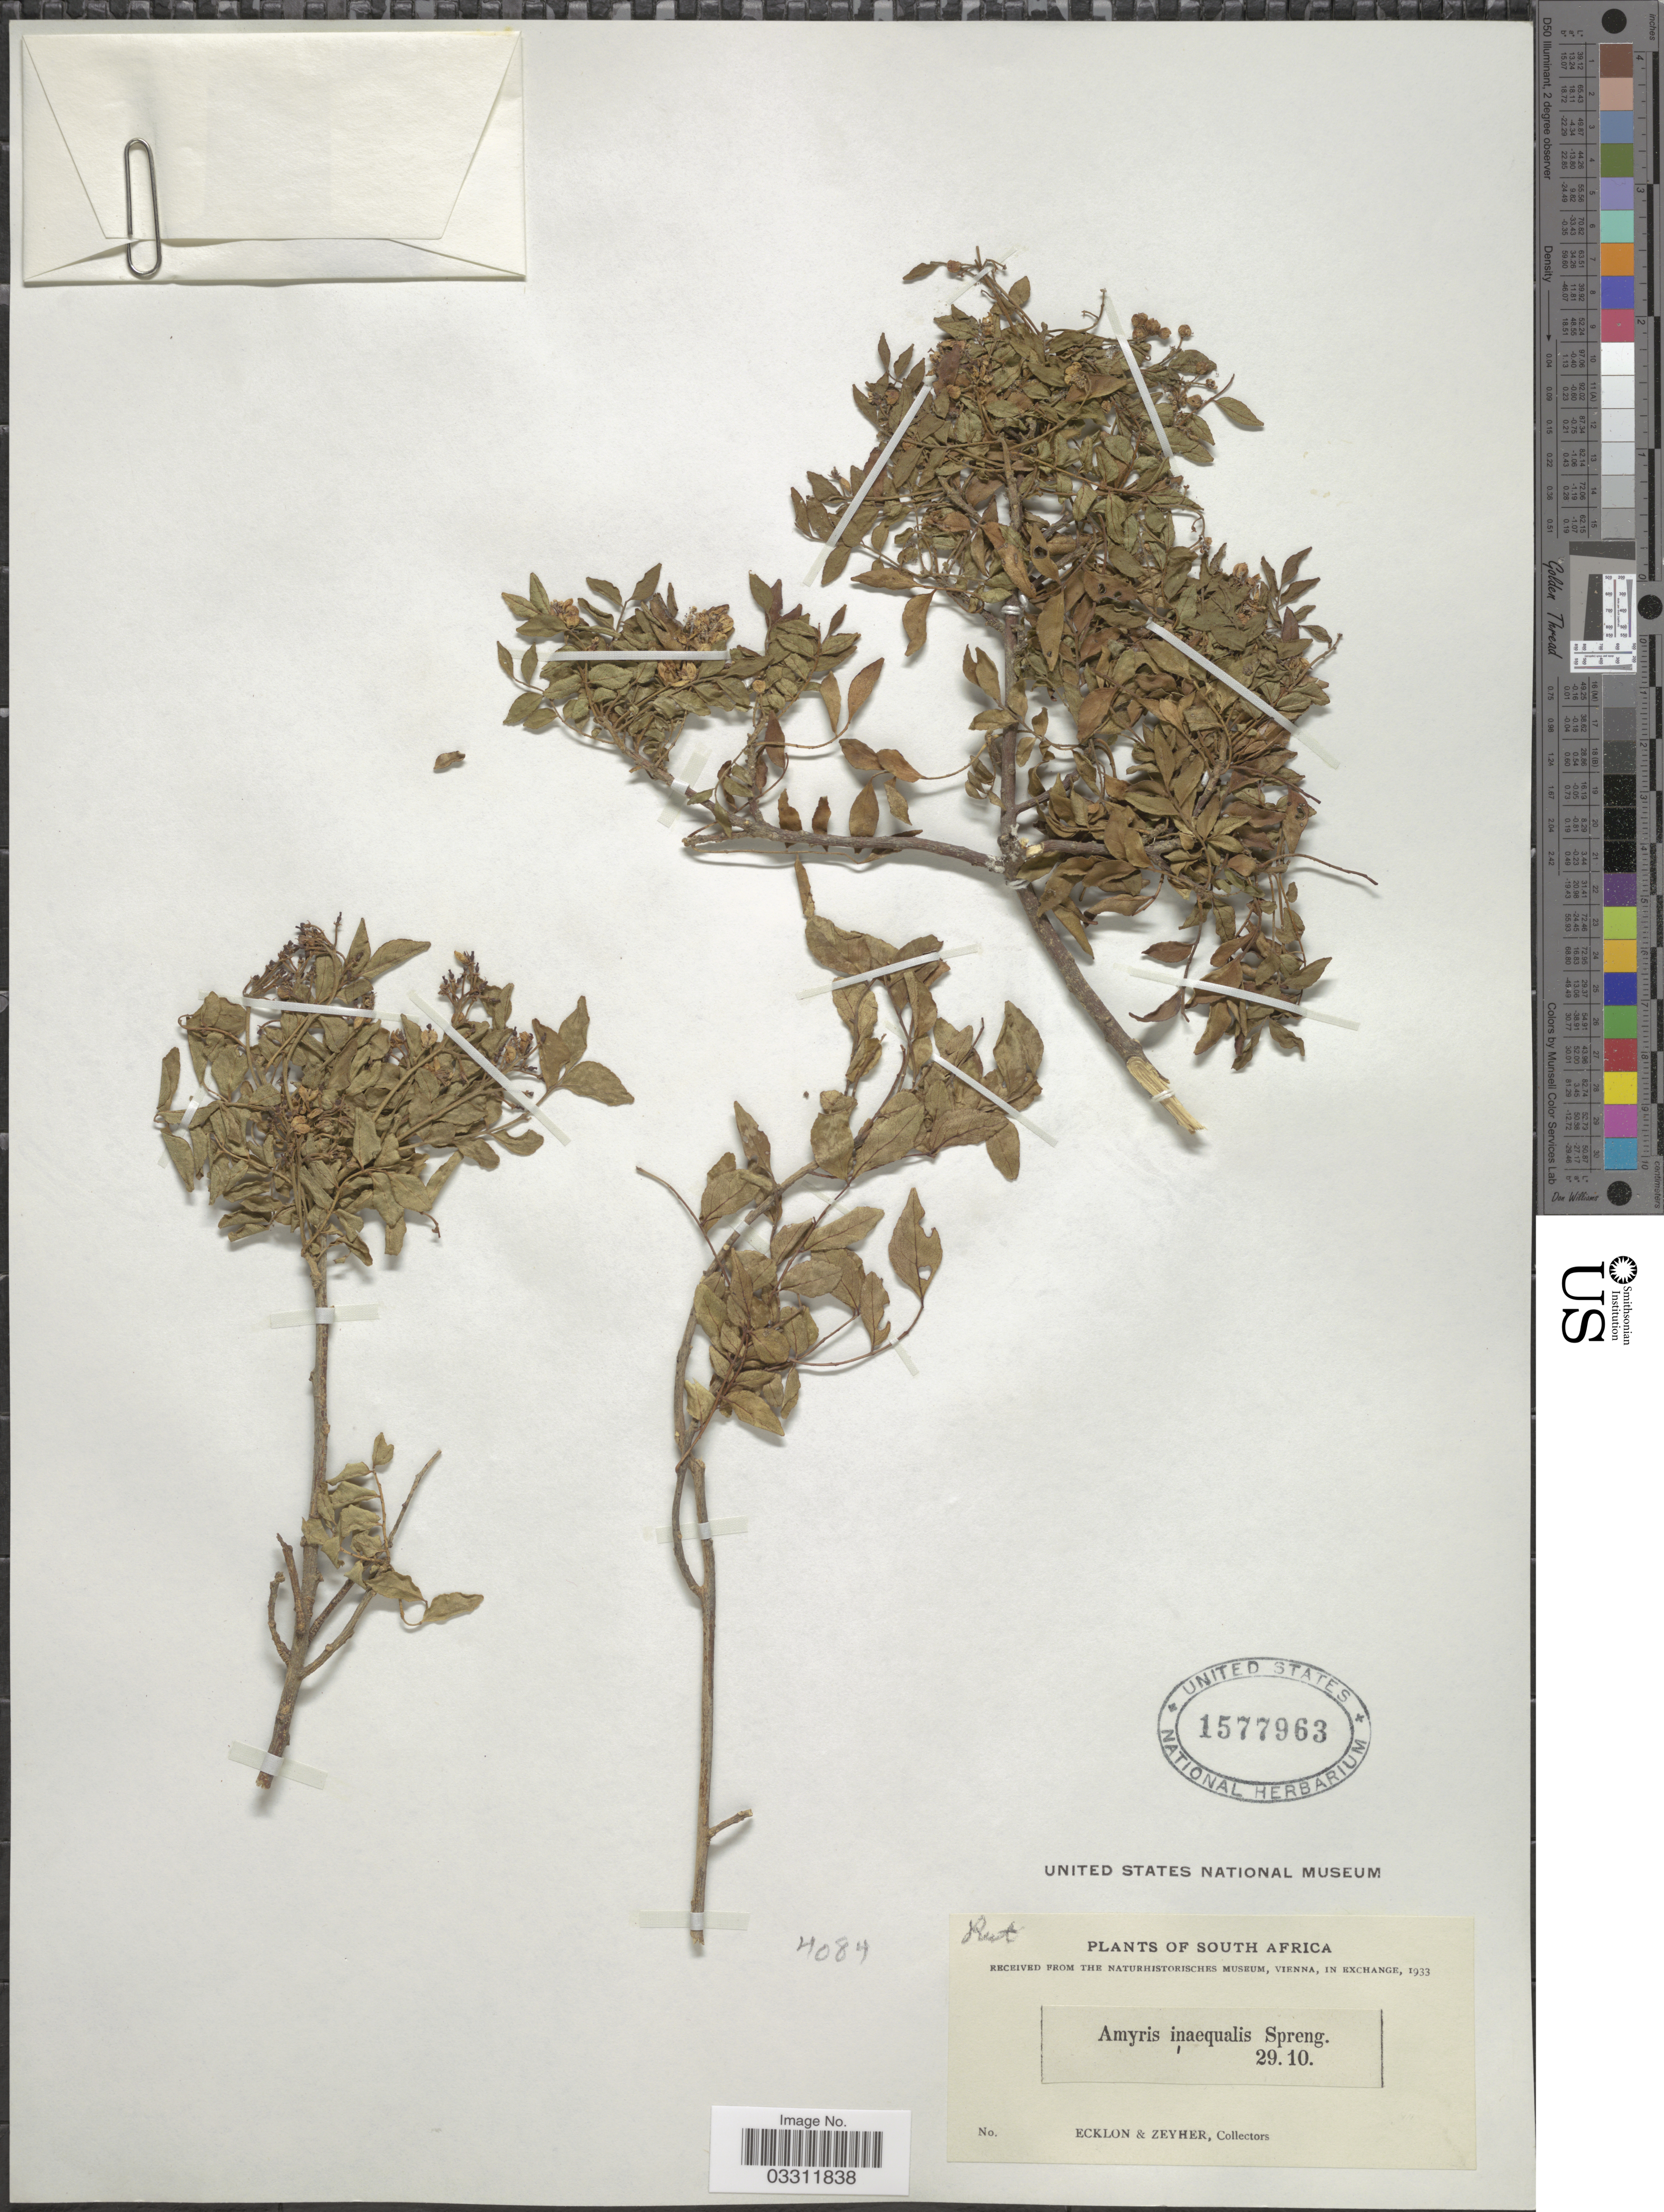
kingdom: Plantae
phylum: Tracheophyta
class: Magnoliopsida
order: Sapindales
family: Rutaceae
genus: Clausena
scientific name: Clausena inaequalis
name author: (DC.) Benth.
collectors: -. Ecklon & -. Zeyher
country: South Africa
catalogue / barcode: US 1577963